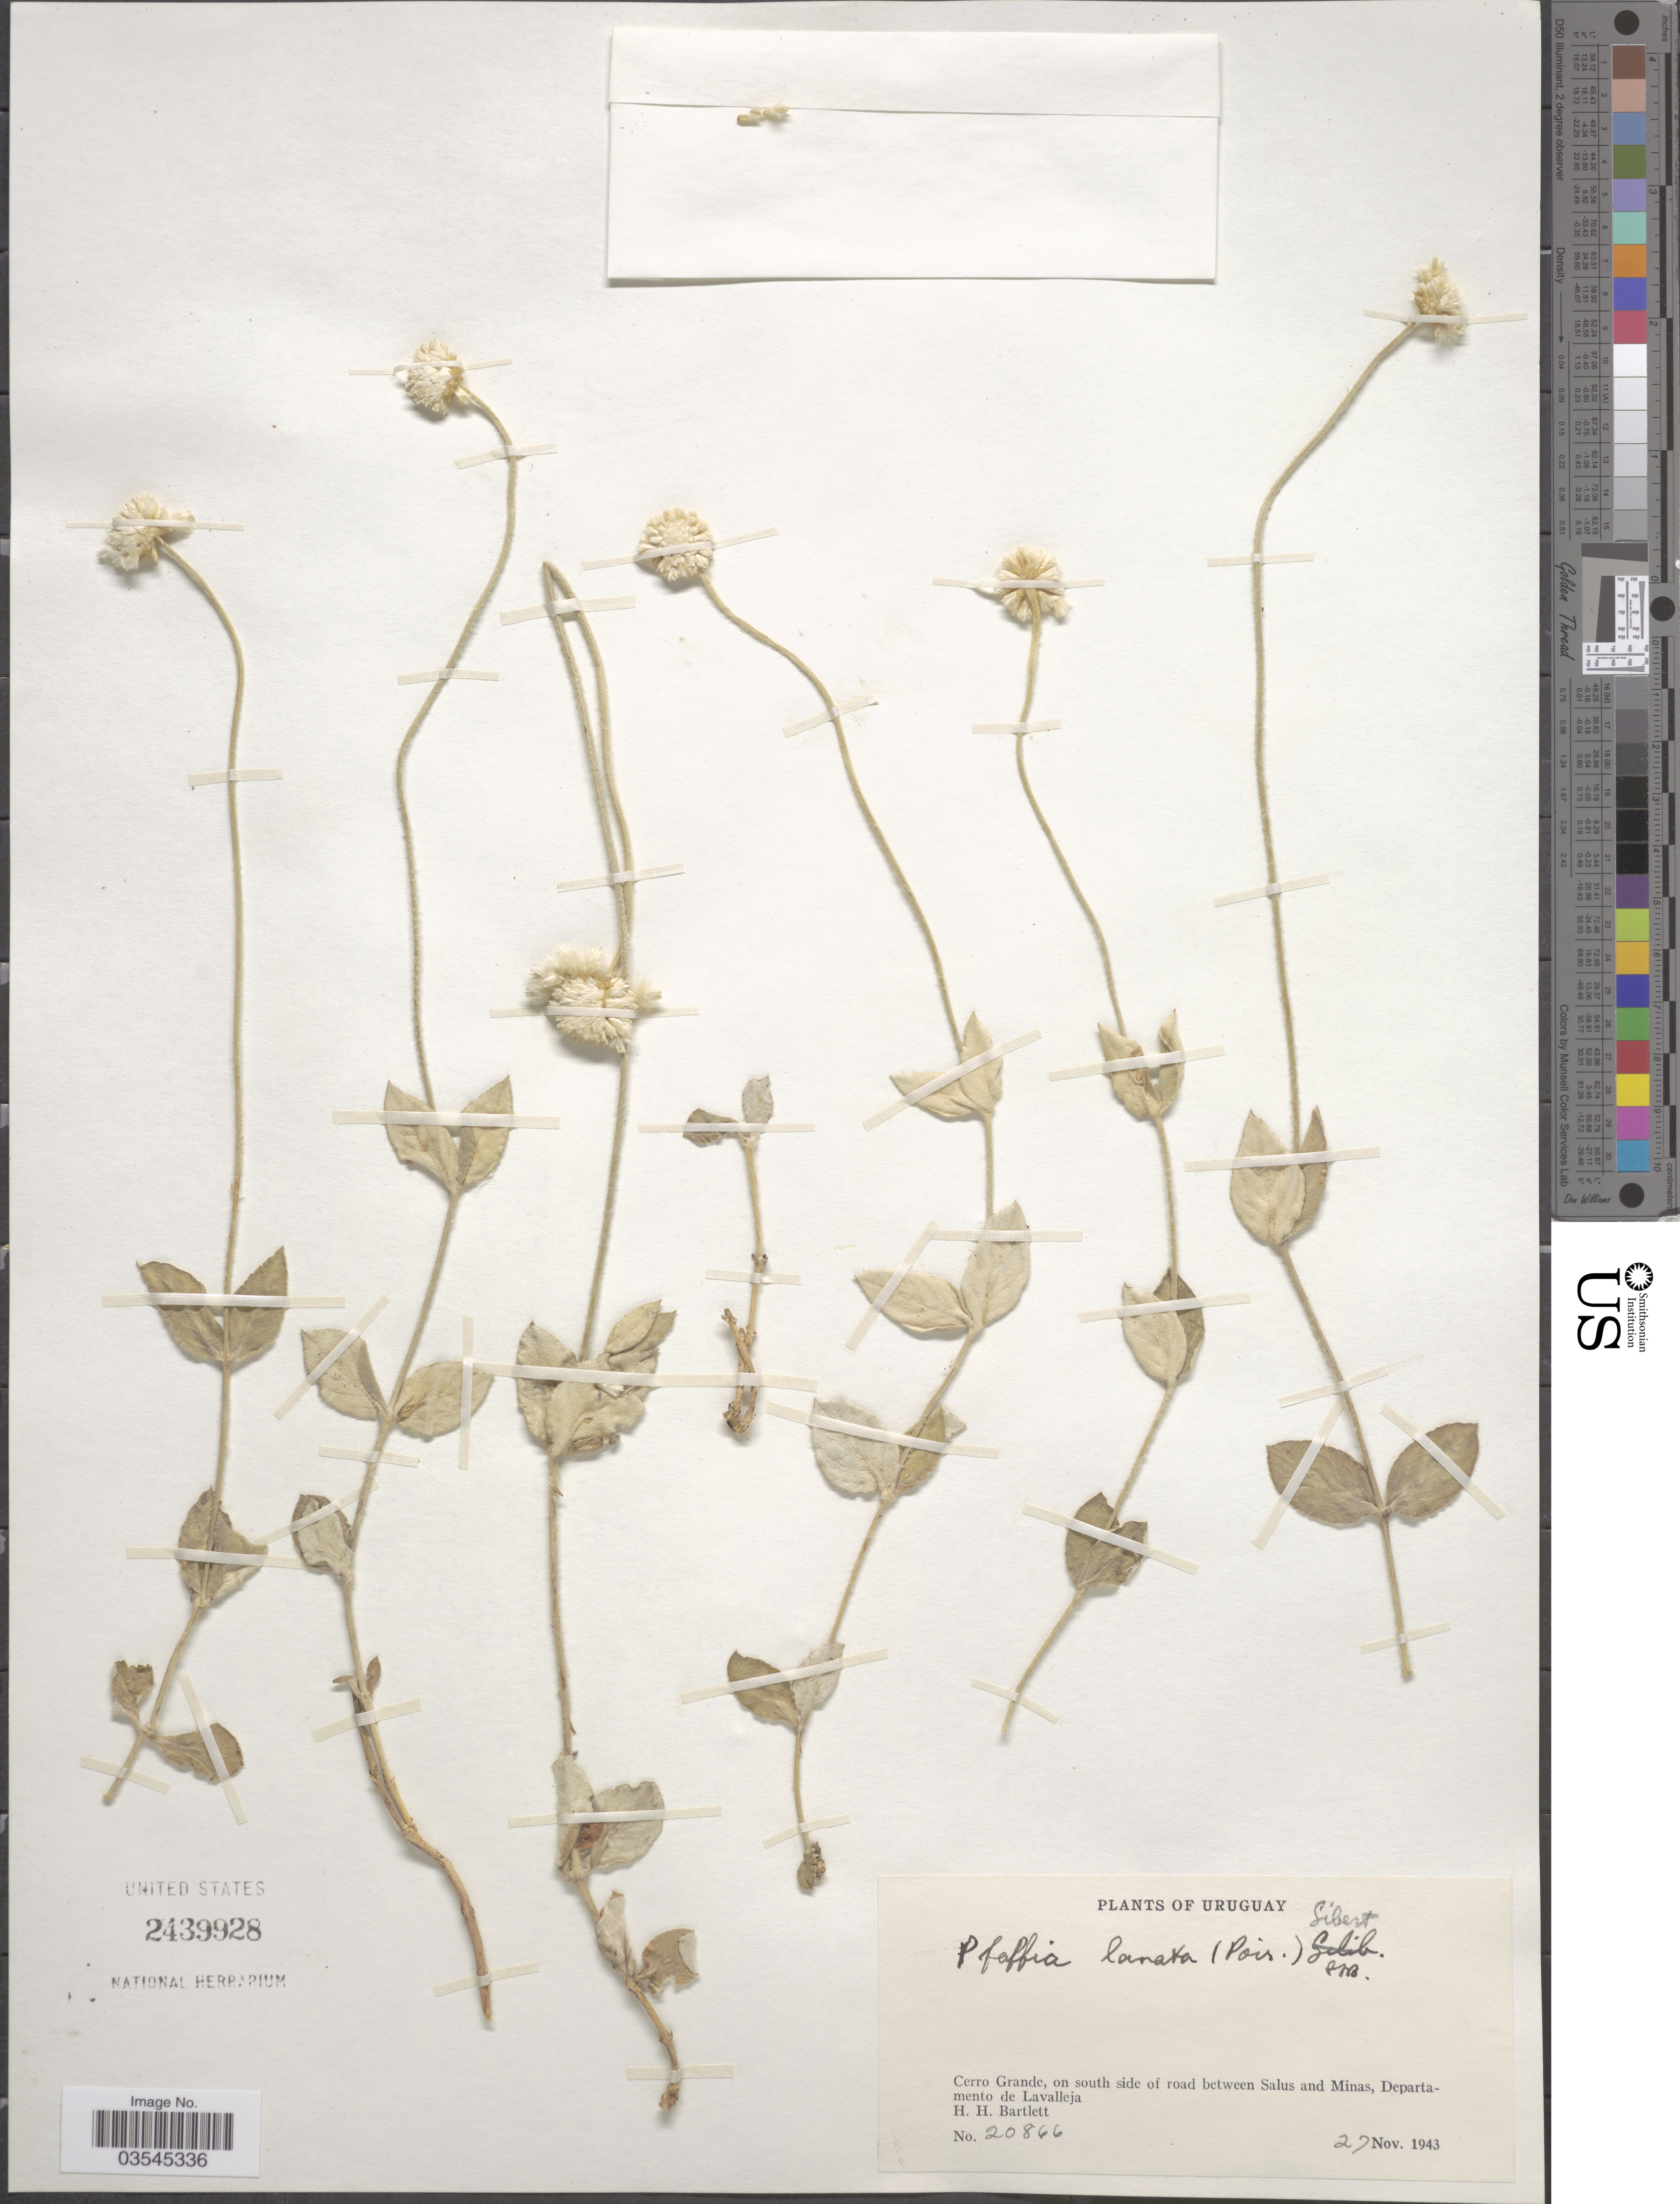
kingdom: Plantae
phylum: Tracheophyta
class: Magnoliopsida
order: Caryophyllales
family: Amaranthaceae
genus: Pfaffia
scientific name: Pfaffia gnaphaloides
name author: (L. f.) Mart.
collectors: H. H. Bartlett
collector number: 20866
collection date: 1943-11-27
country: Uruguay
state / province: Lavalleja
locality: Cerro Grande, on south side of road between Salus and Minas, Departmanto de Lavalleja.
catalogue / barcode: US 2439928